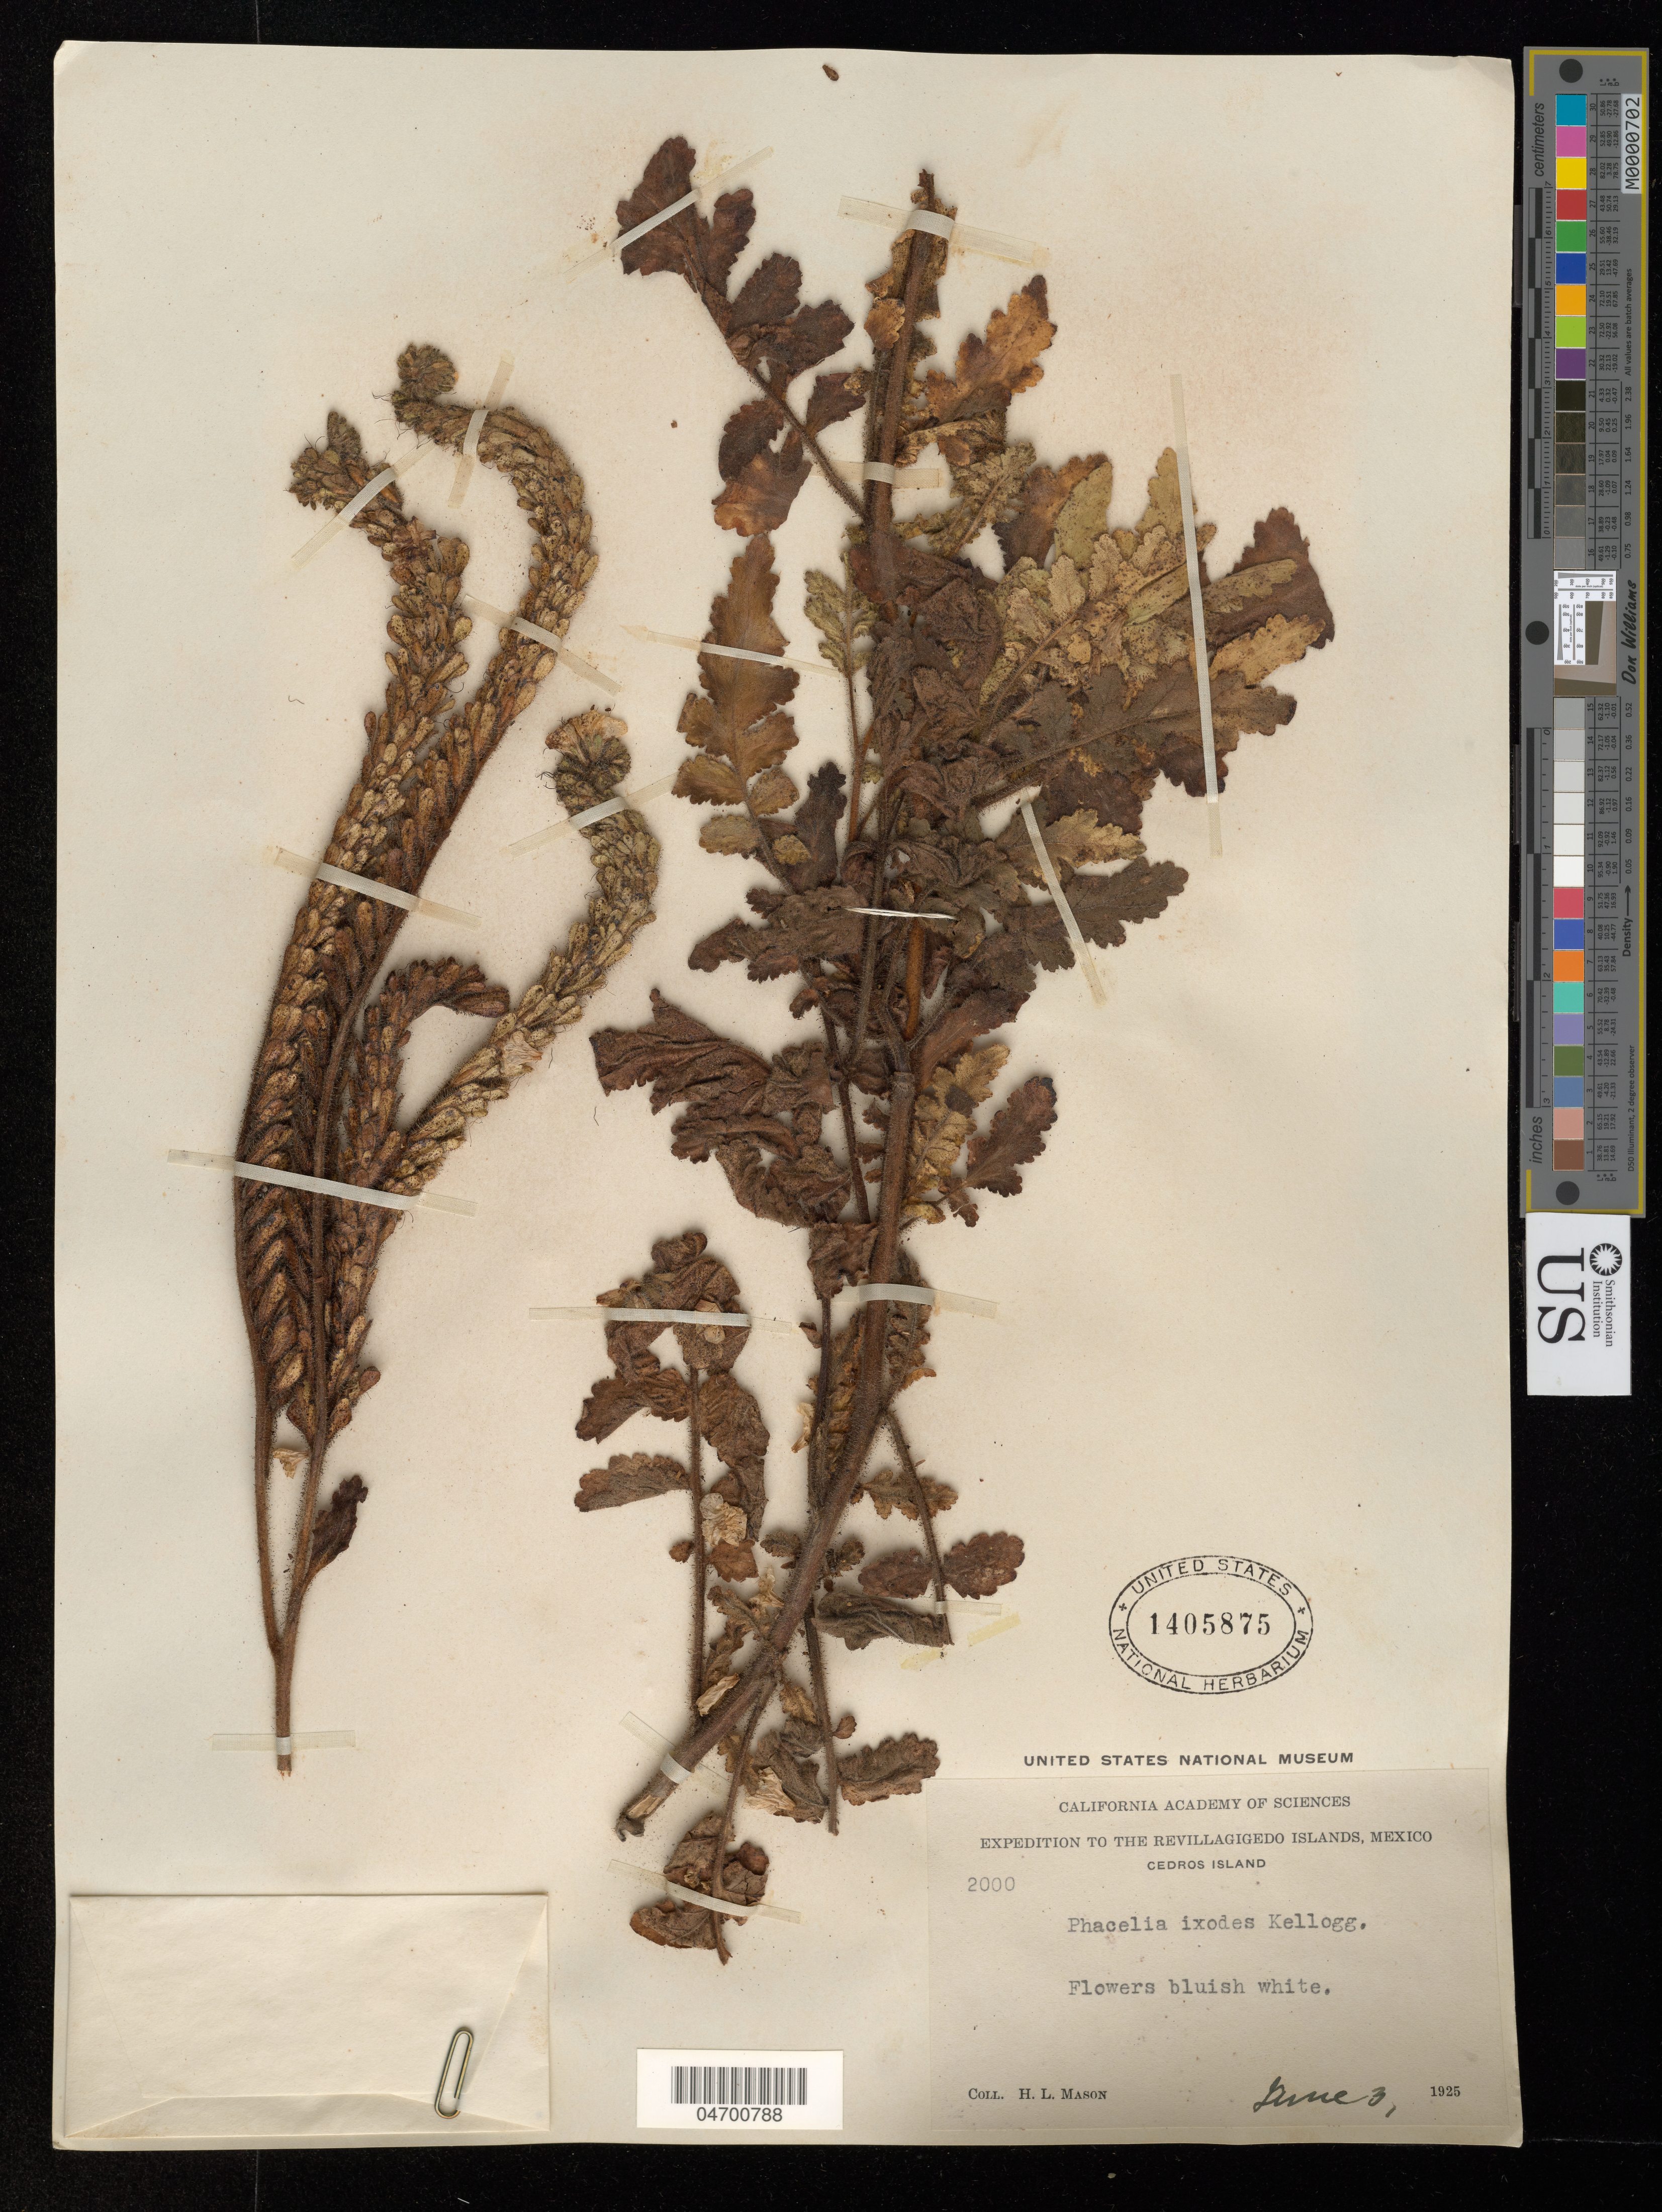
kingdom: Plantae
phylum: Tracheophyta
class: Magnoliopsida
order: Boraginales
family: Hydrophyllaceae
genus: Phacelia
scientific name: Phacelia ixodes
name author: Kellogg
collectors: H. L. Mason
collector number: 2000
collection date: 1925-06-03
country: Mexico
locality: Expedition to the Revillagigedo Islands. Cedros Islands.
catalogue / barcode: US 1405875